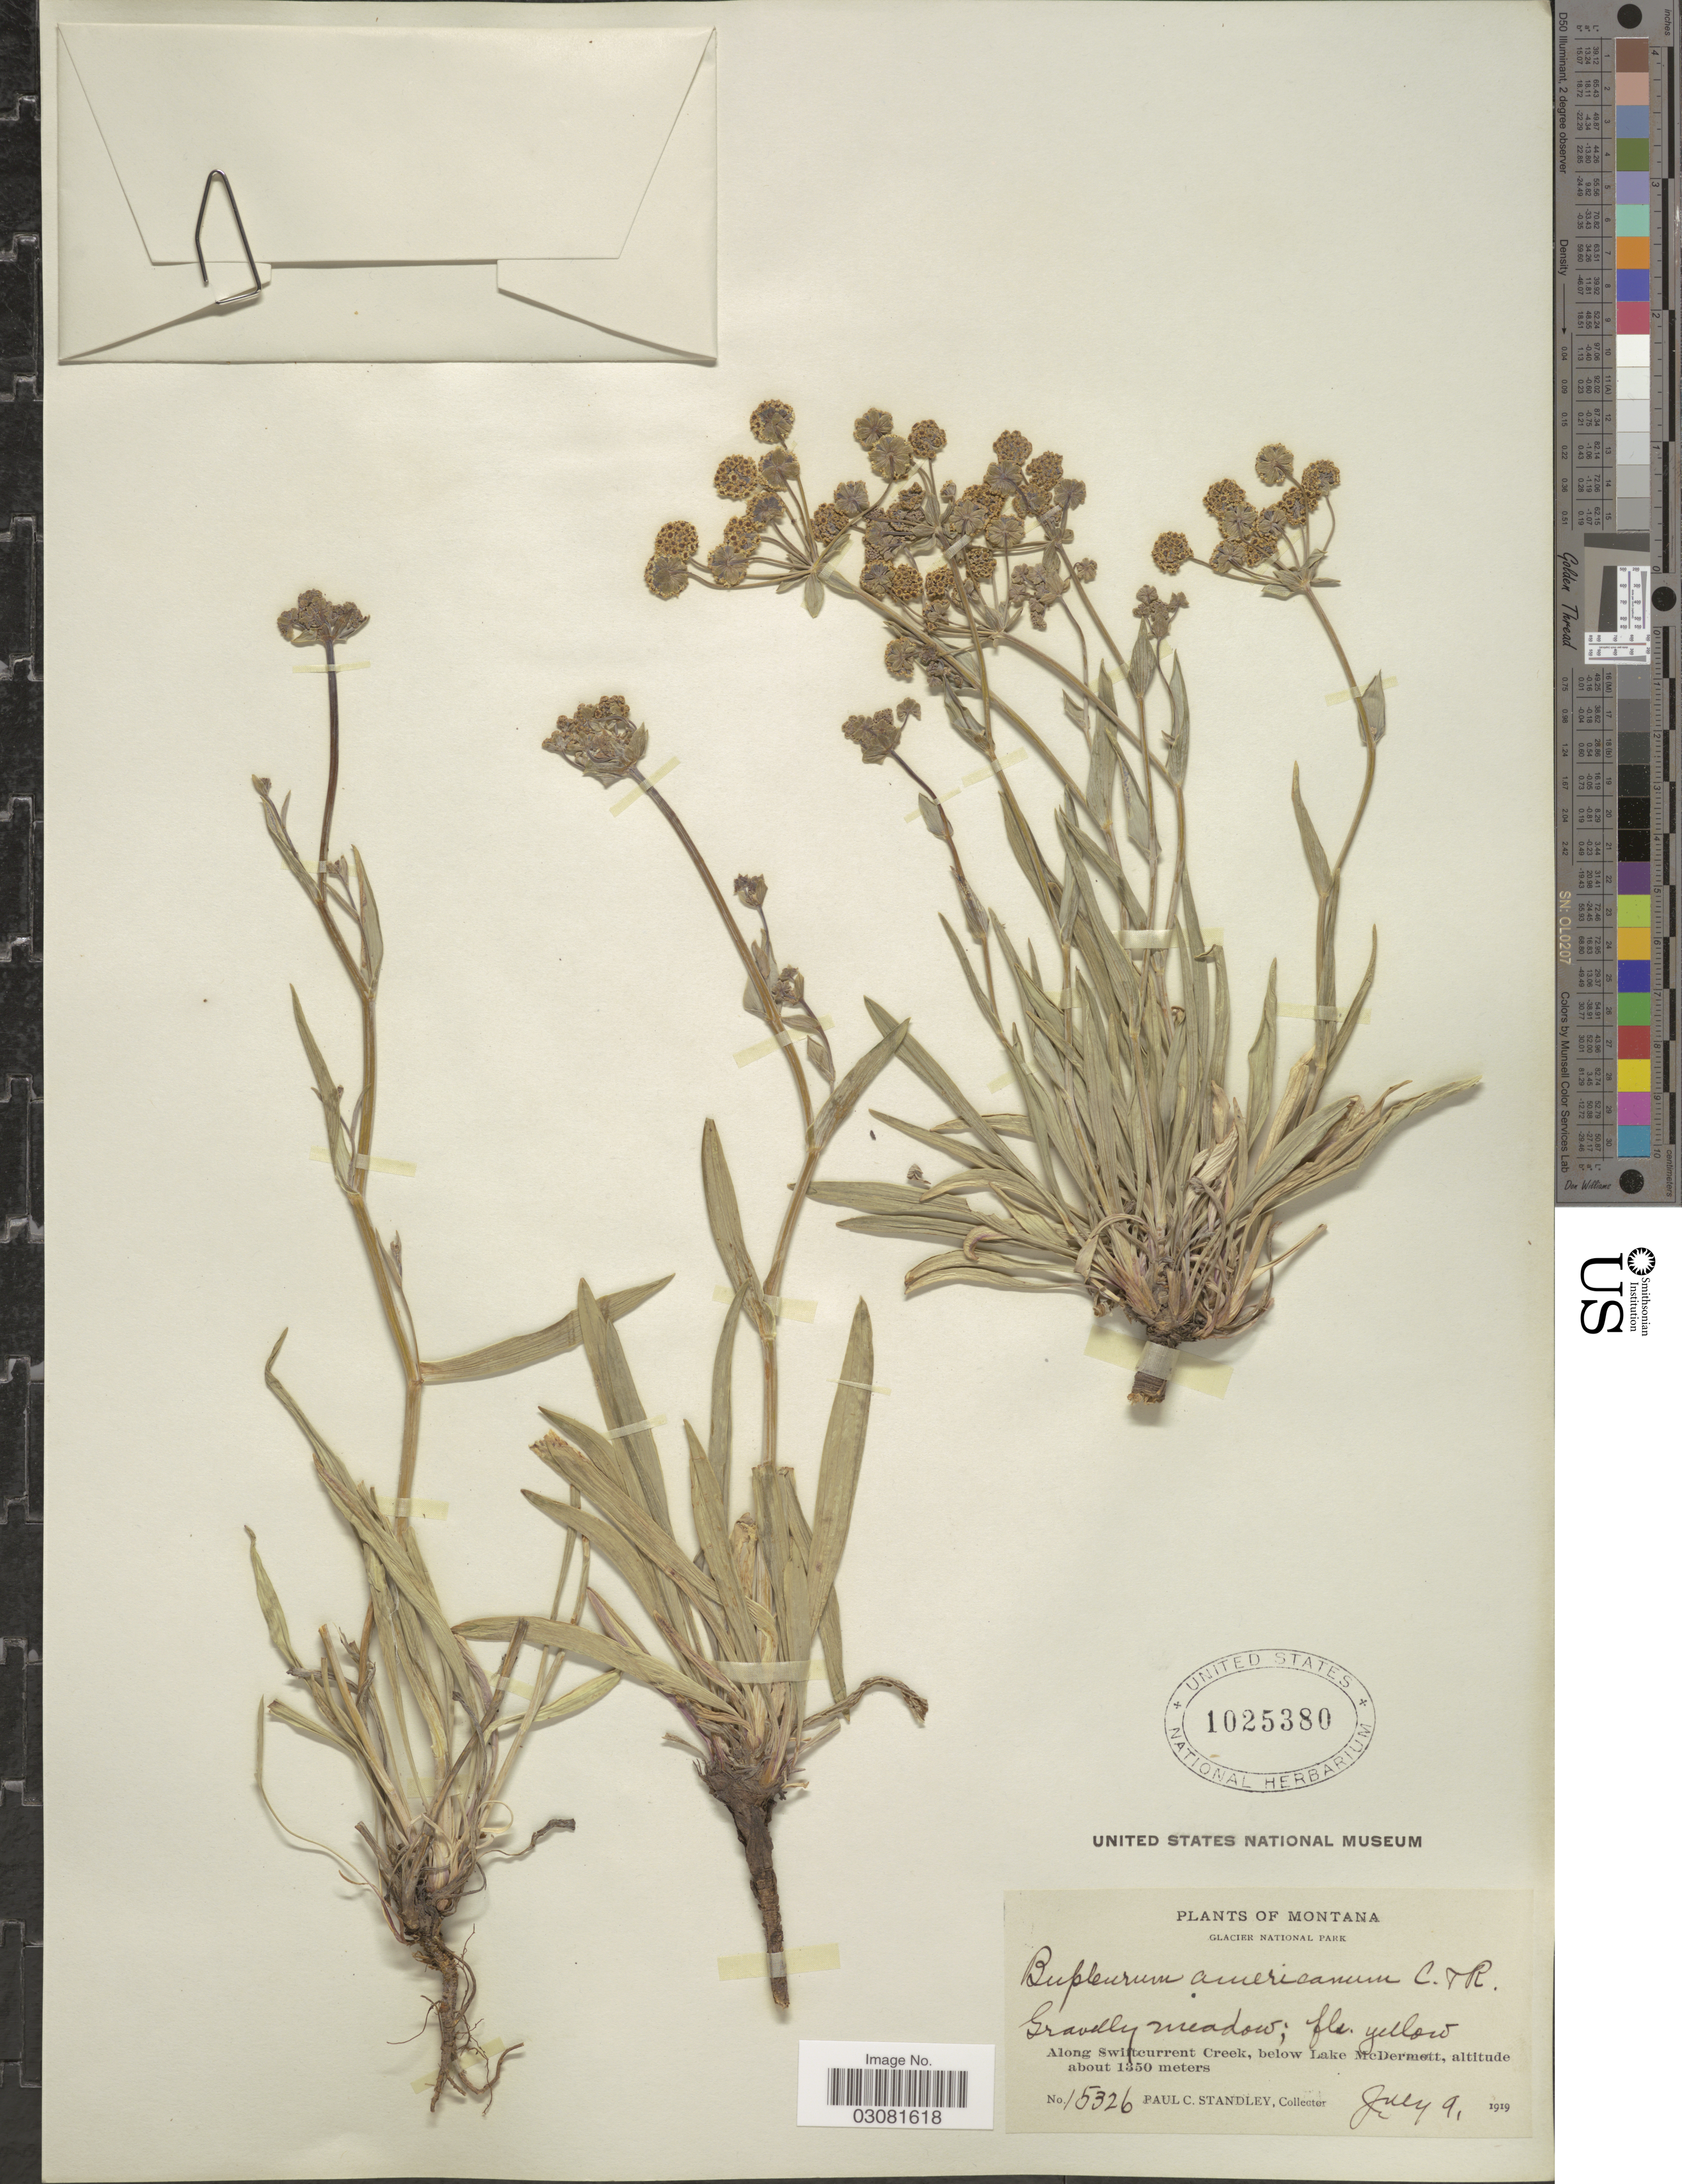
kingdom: Plantae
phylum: Tracheophyta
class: Magnoliopsida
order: Apiales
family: Apiaceae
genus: Bupleurum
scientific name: Bupleurum americanum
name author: J.M. Coult. & Rose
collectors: P. C. Standley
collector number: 15326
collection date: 1919-07-09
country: United States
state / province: Montana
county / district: Glacier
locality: Glacier National Park, along Swiftcurrent Creek, below Lake McDermott.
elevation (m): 1350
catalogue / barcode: US 1025380